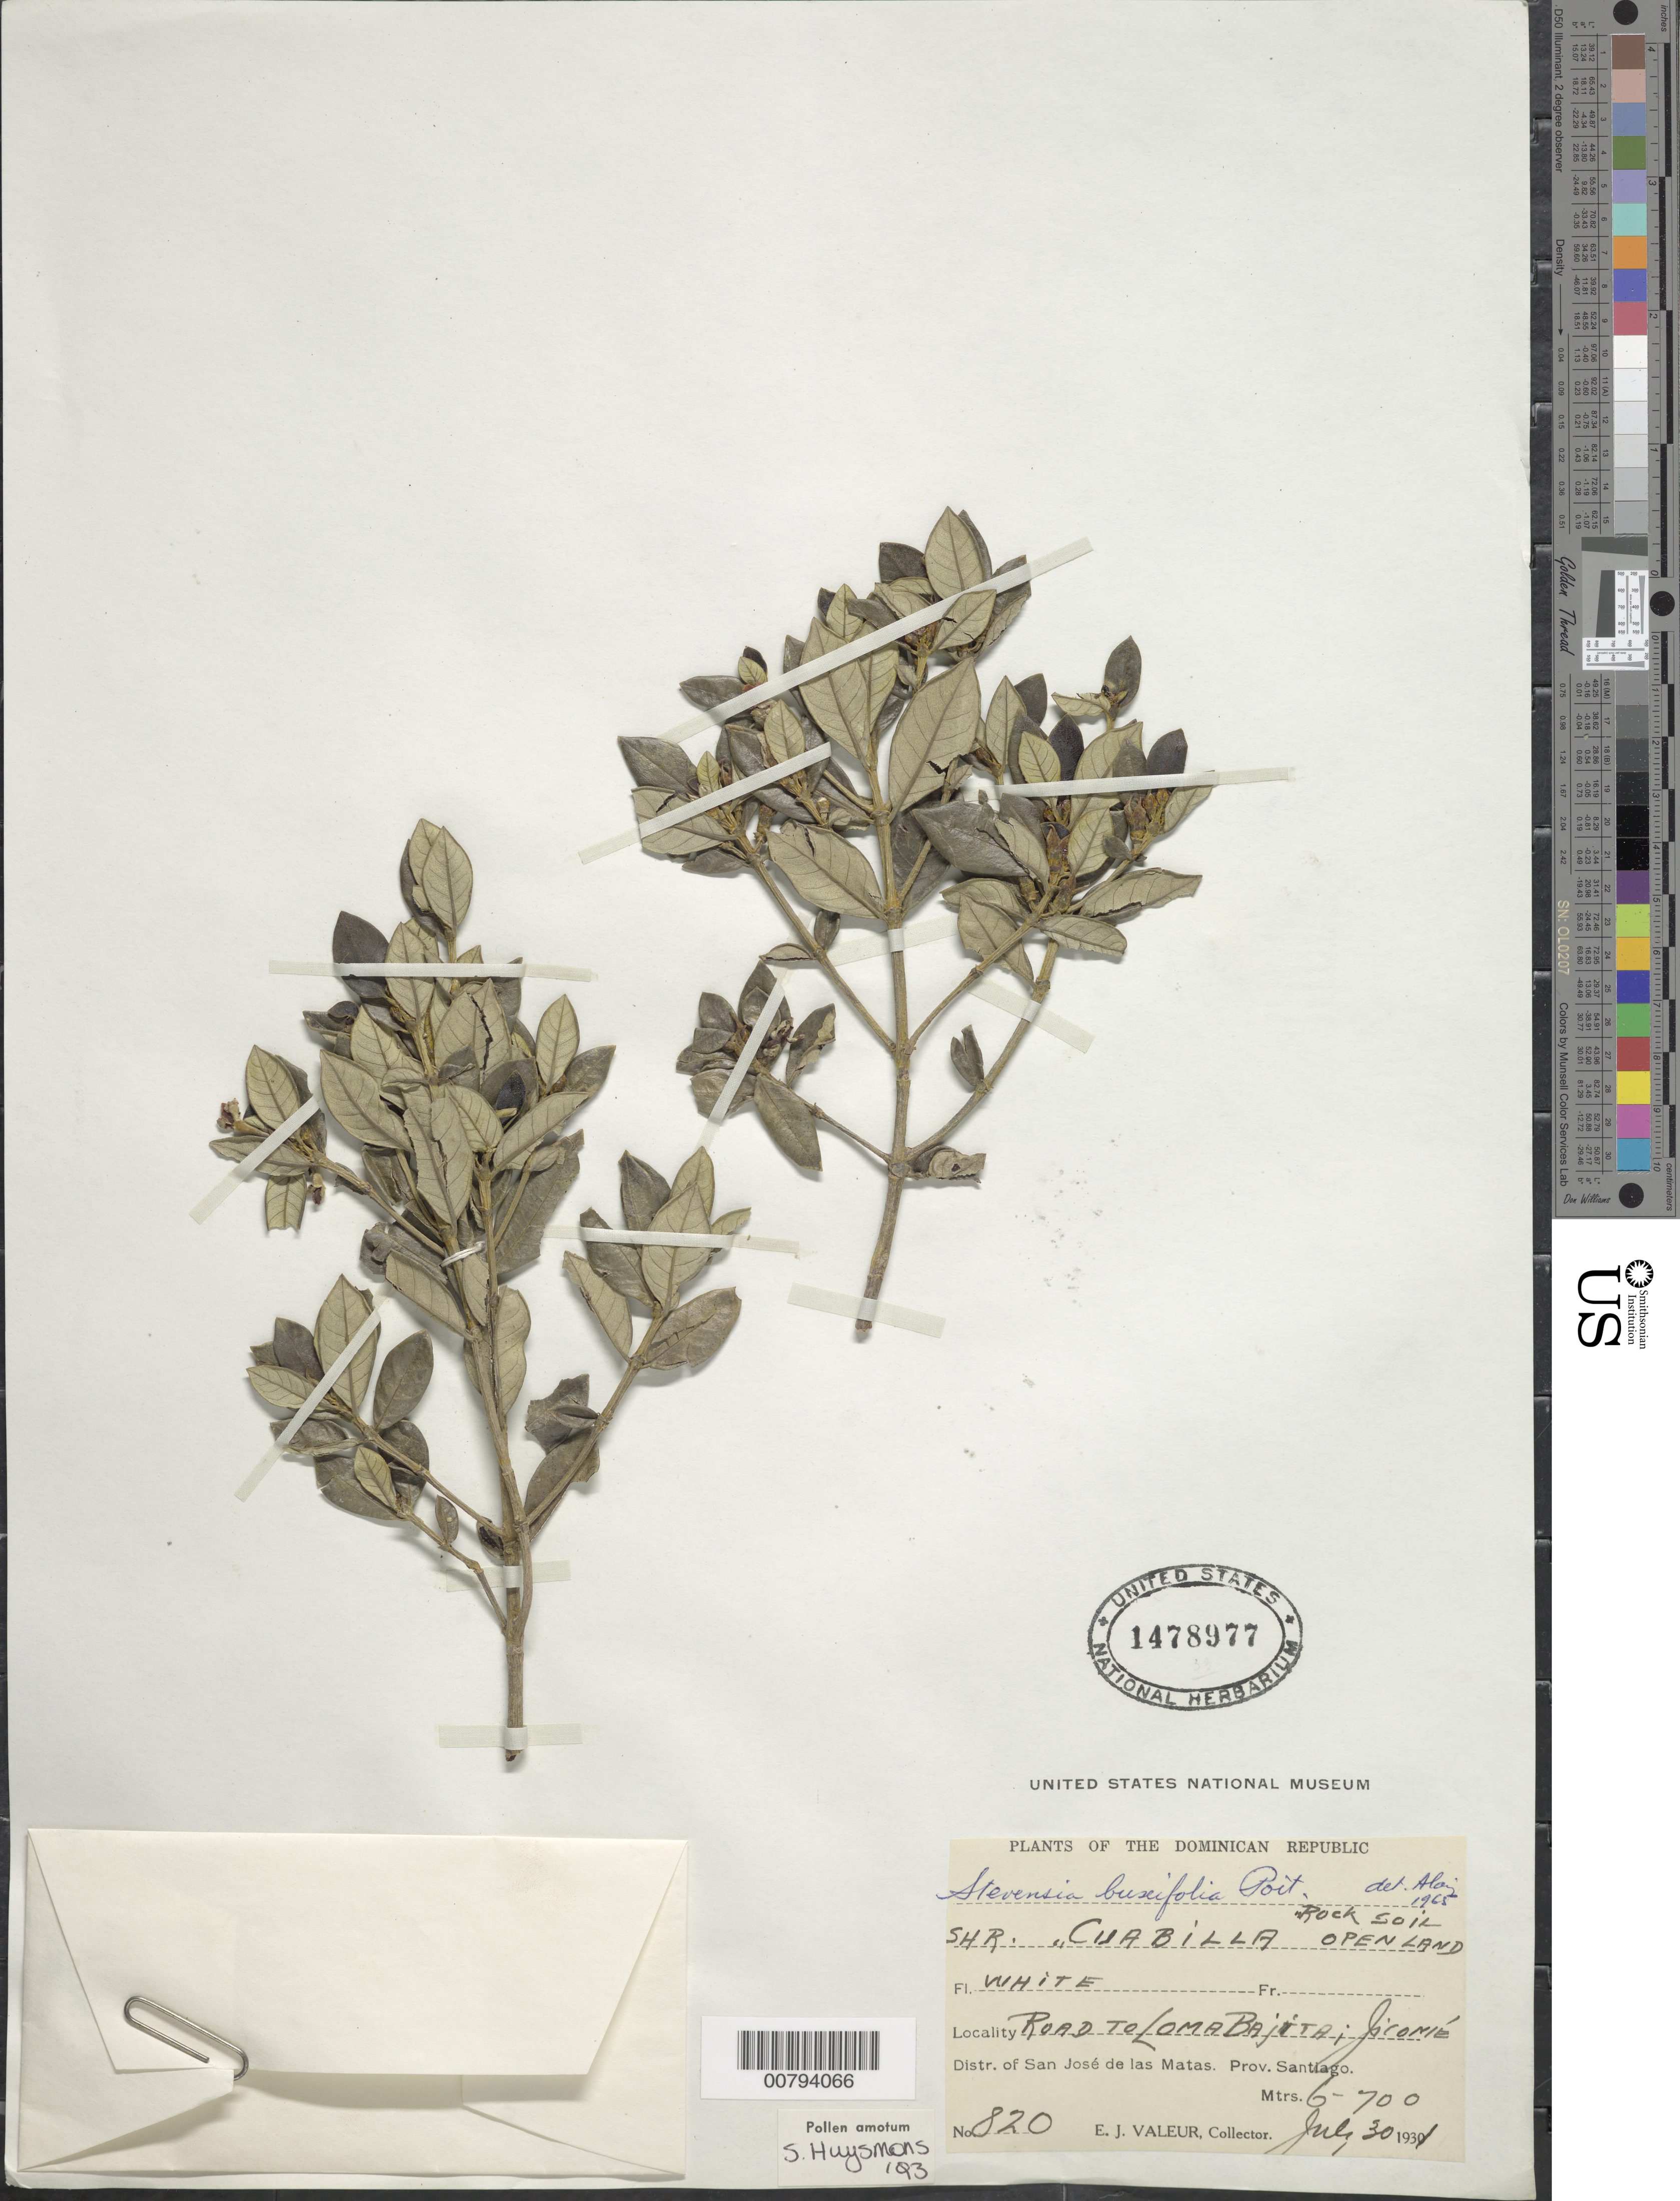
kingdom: Plantae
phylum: Tracheophyta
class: Magnoliopsida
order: Gentianales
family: Rubiaceae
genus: Stevensia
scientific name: Stevensia buxifolia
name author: Poit.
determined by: Liogier, Alain H.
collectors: E. Valeur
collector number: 820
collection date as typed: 30 Jul 1931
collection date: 1931-07-30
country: Dominican Republic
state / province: Santiago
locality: SHR. Cuabilla. Road to Loma Bajitai Jiconié. District of San José de las Matas.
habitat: Rocky soil. Open land.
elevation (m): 600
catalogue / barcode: US 1478977